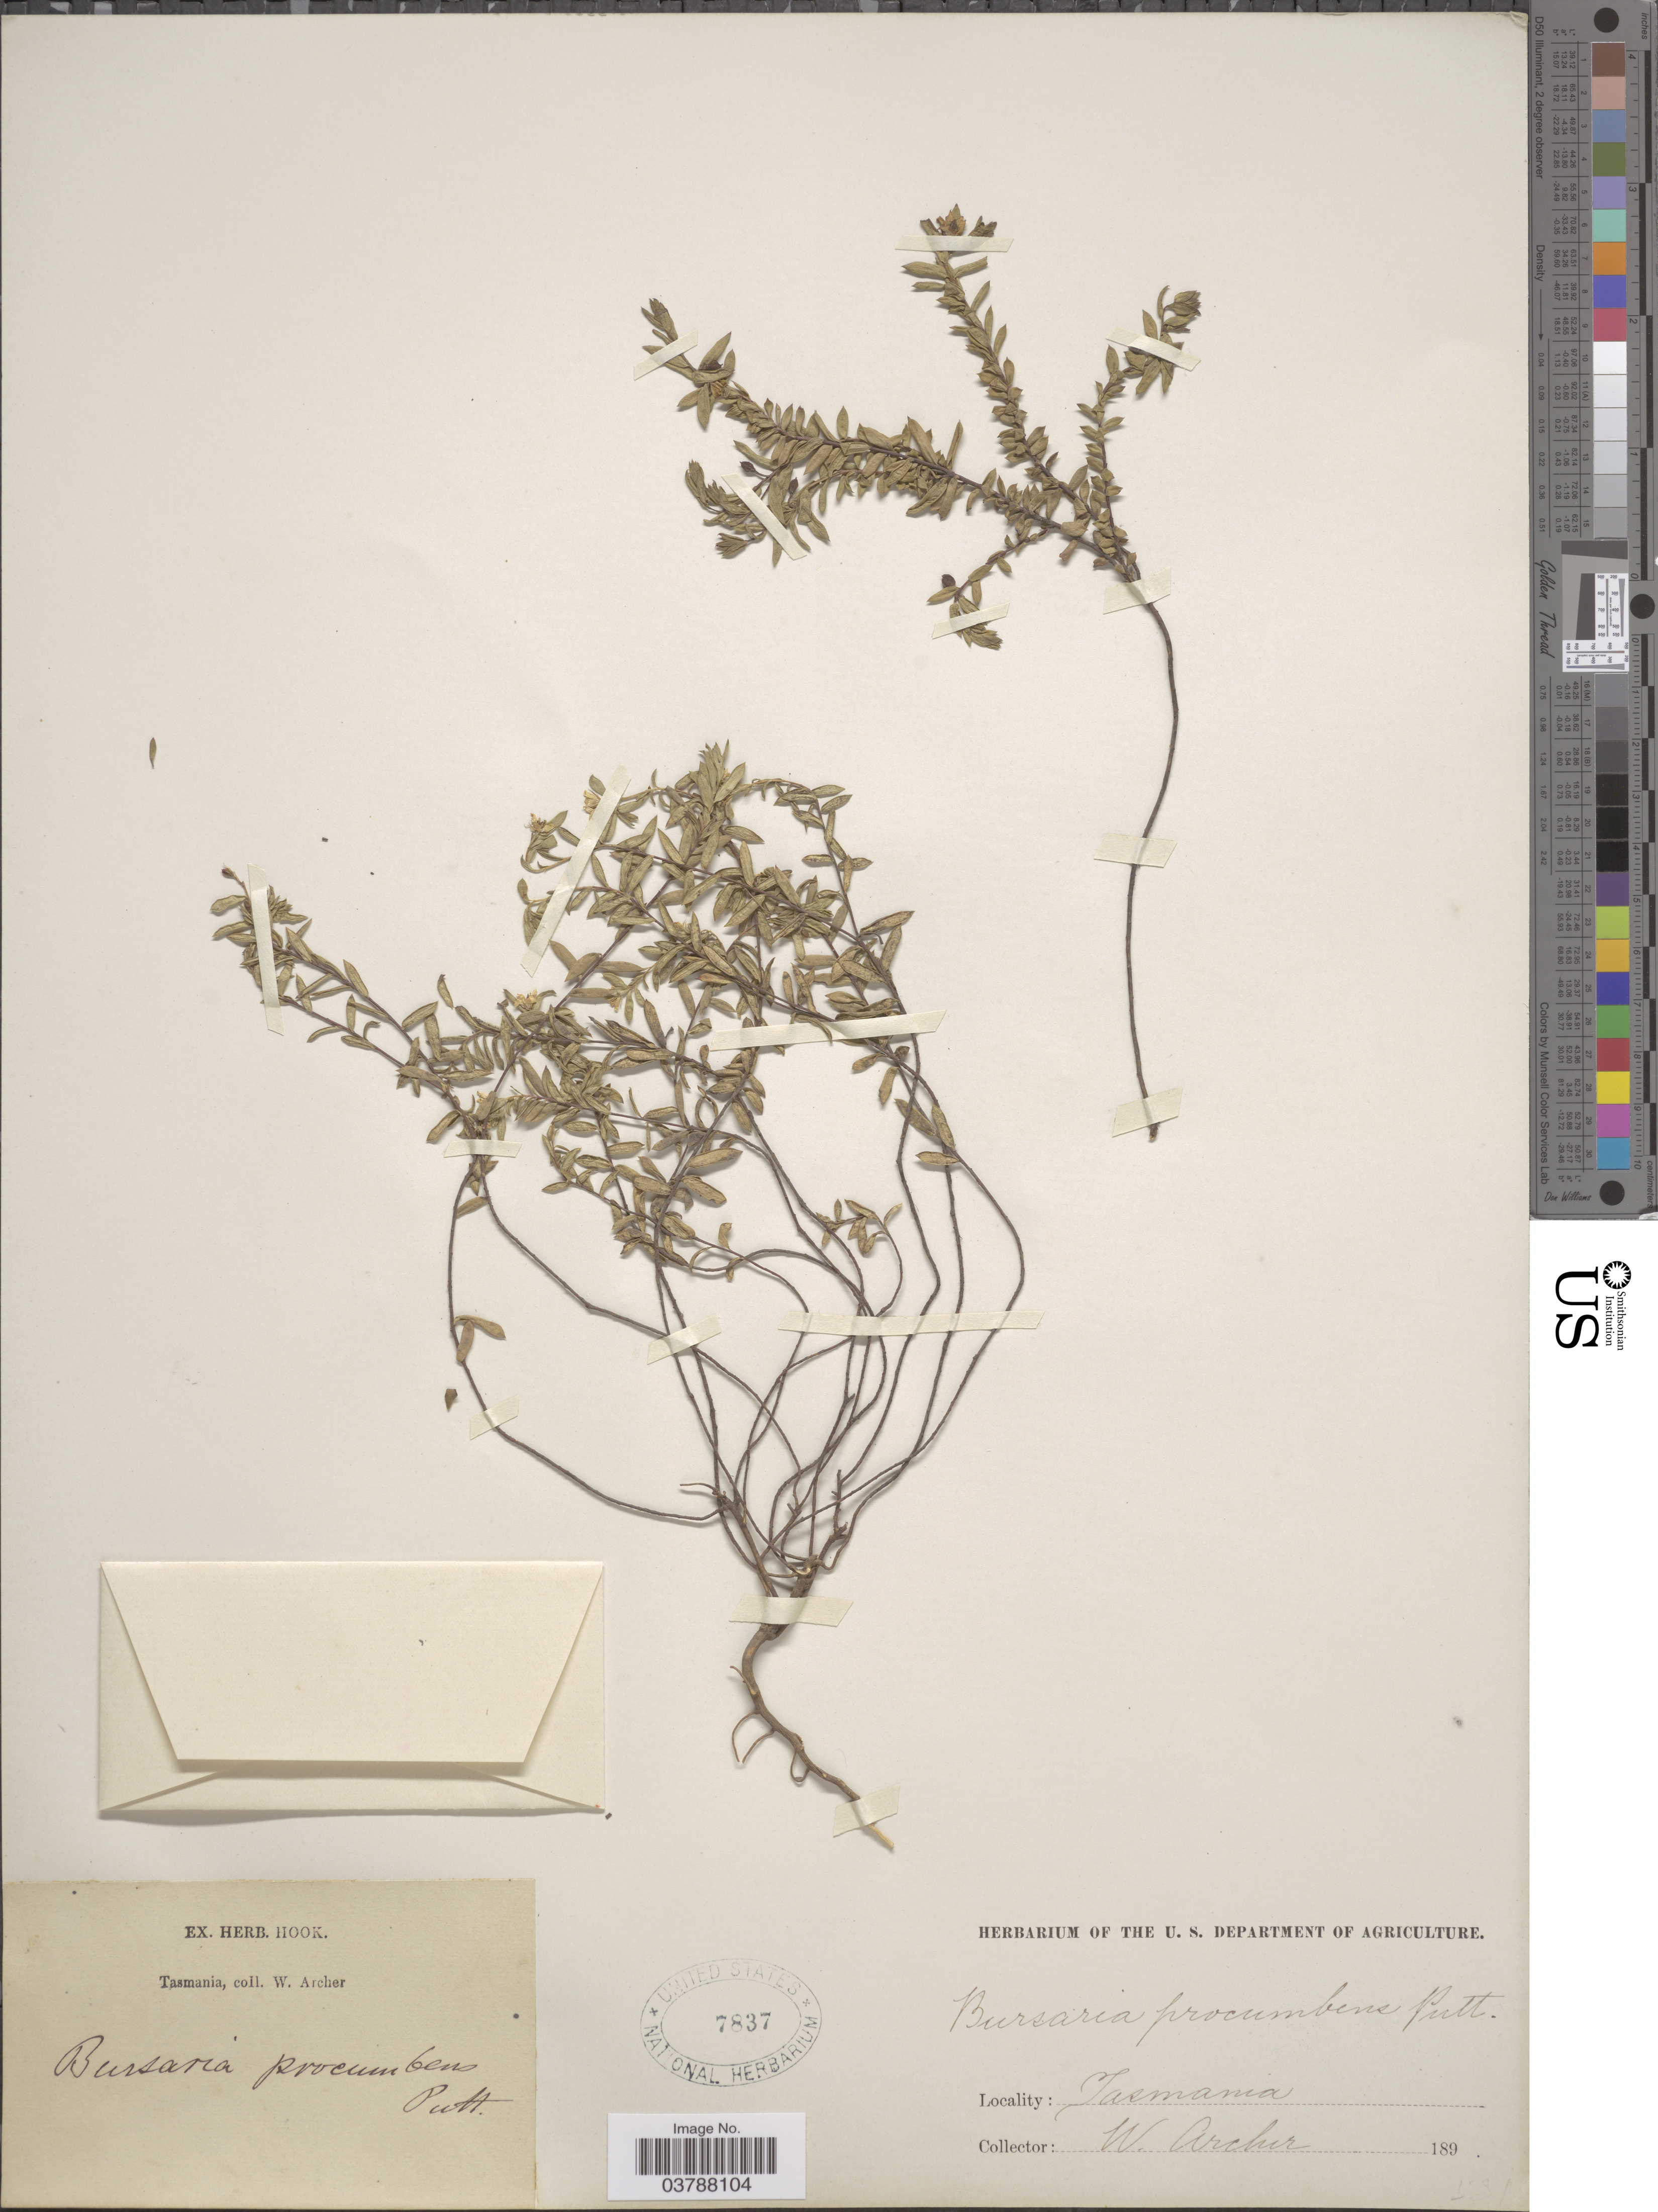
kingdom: Plantae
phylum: Tracheophyta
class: Magnoliopsida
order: Apiales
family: Pittosporaceae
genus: Rhytidosporum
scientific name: Rhytidosporum procumbens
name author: (Hook.) F. Muell.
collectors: W. Archer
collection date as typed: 189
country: Australia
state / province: Tasmania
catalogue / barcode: US 7837